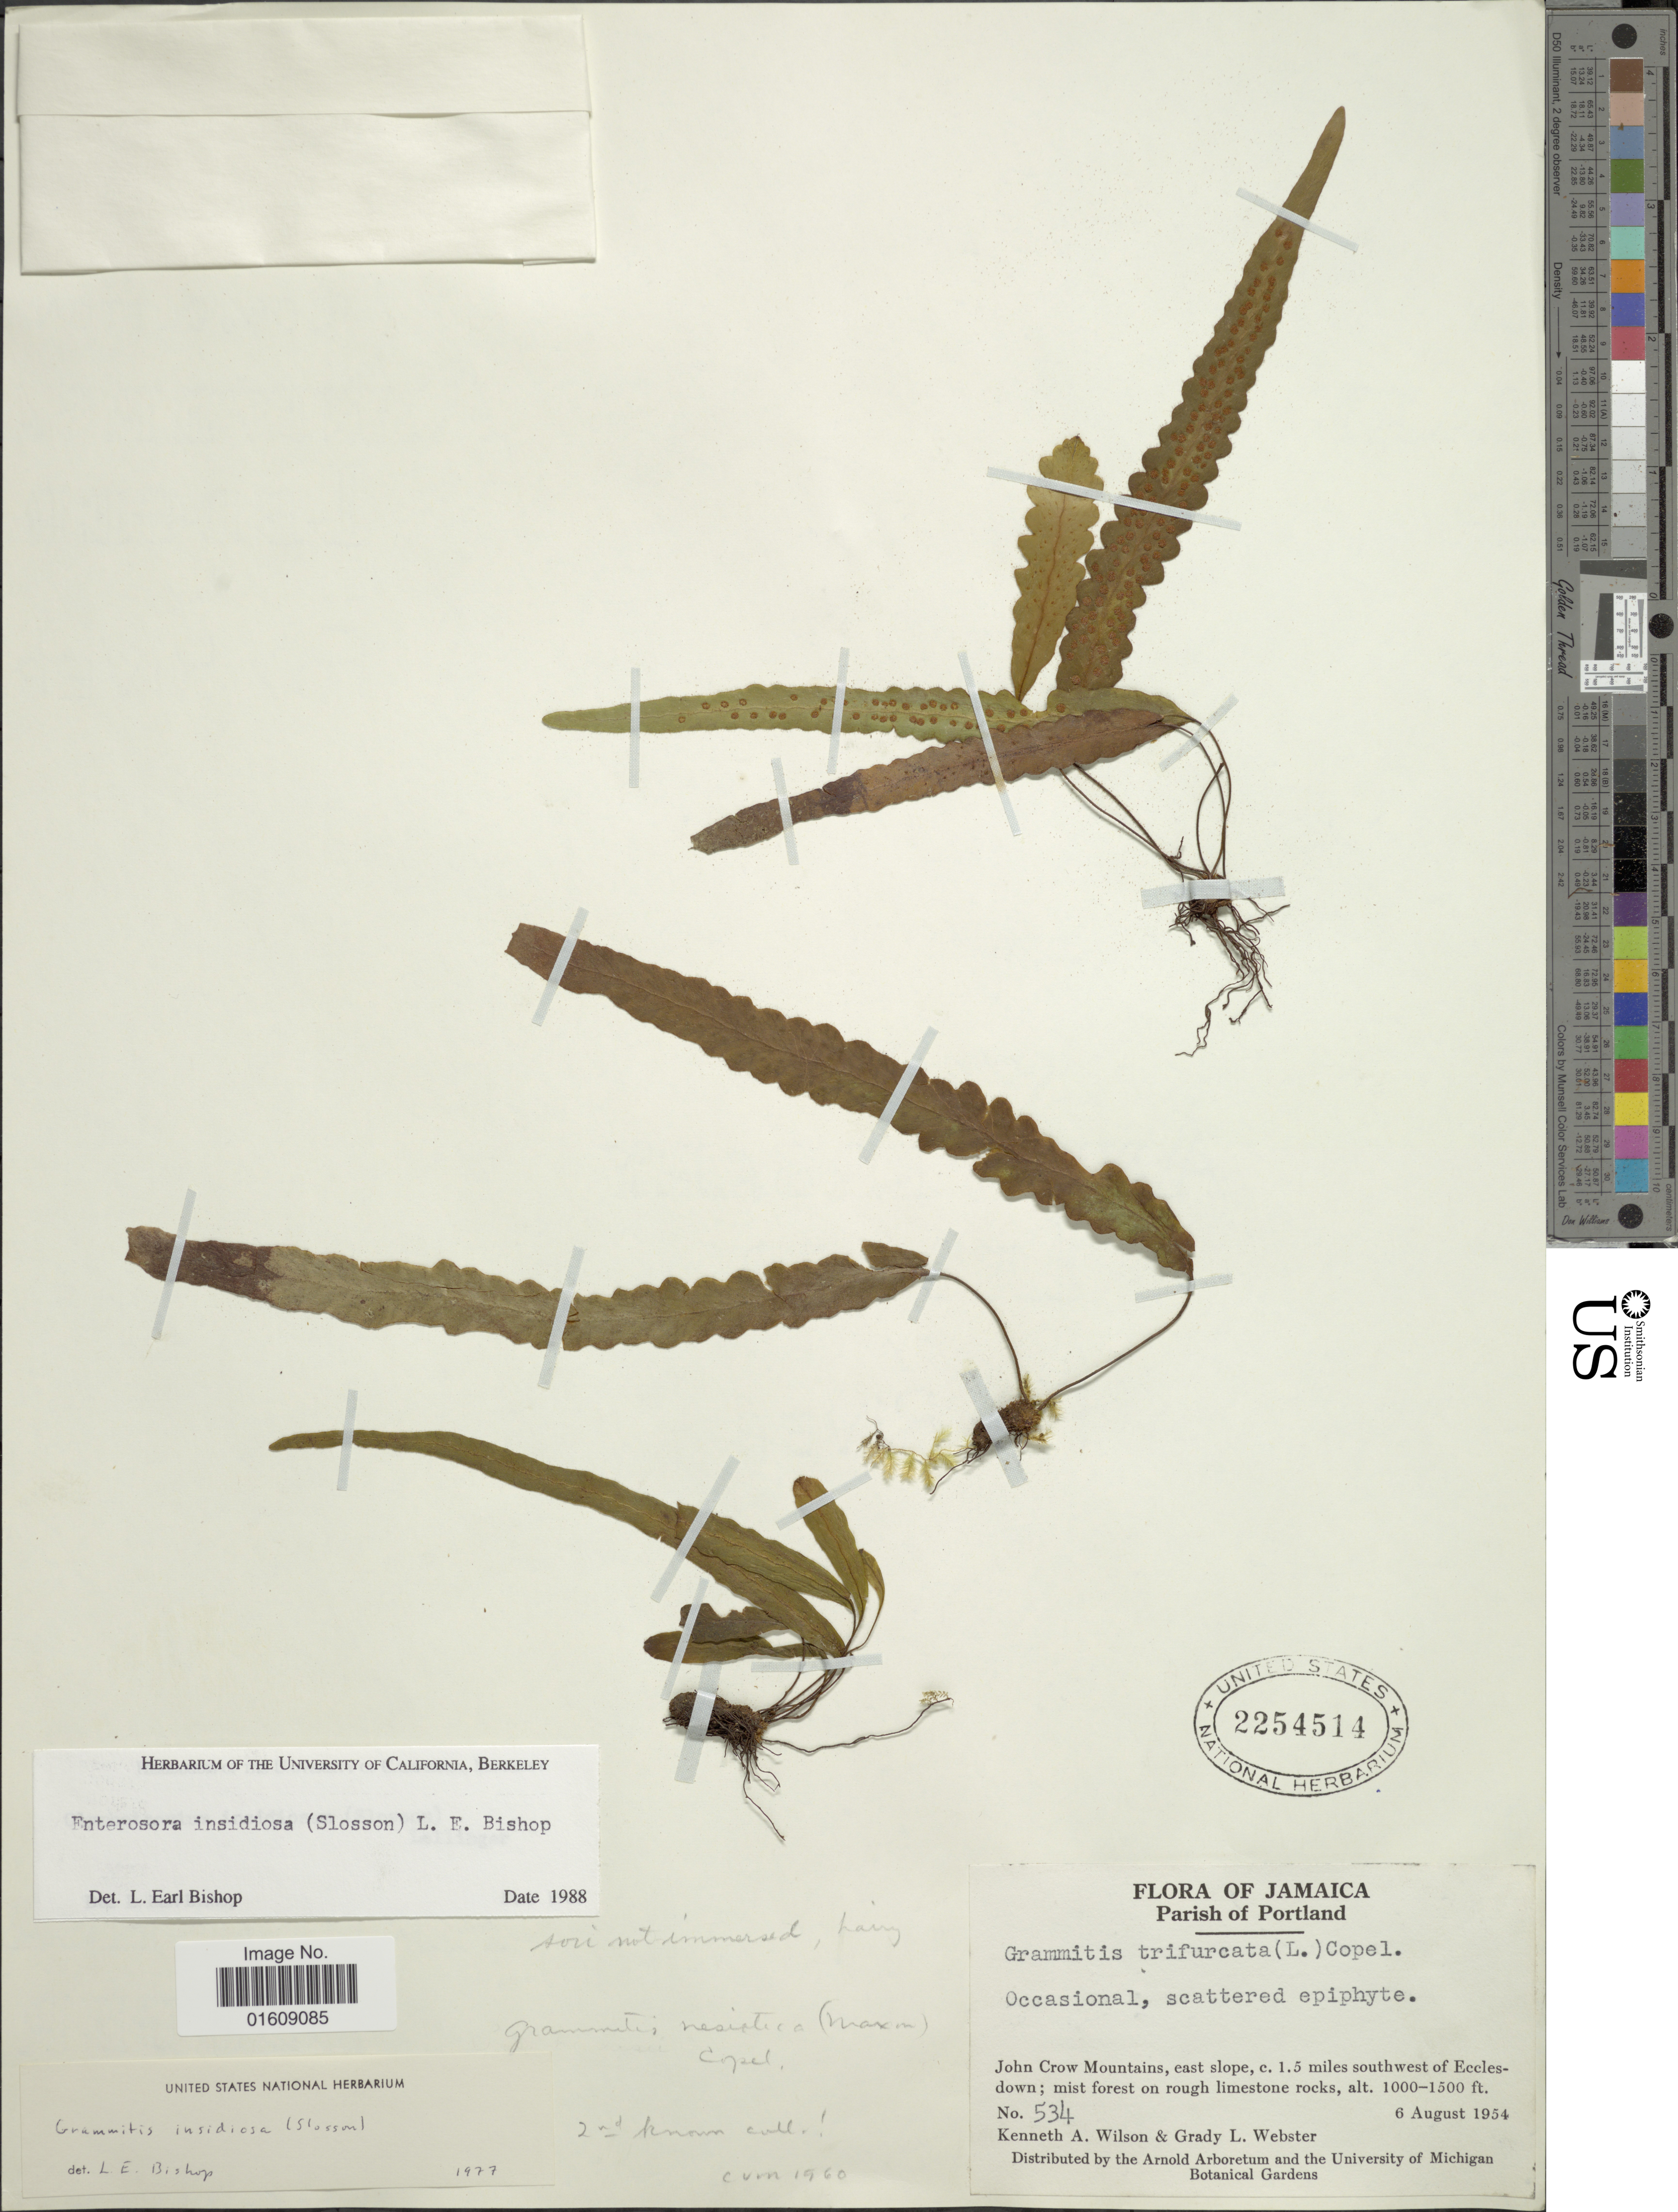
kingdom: Plantae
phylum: Tracheophyta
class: Polypodiopsida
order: Polypodiales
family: Polypodiaceae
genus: Enterosora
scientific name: Enterosora insidiosa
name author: (Slosson) L.E. Bishop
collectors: K. A. Wilson & G. L. Webster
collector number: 534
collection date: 1954-08-06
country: Jamaica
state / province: Portland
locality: Jamaica, Parish of Portland, John Crow Mountains, east slope, c. 1.5 miles southwest of Ecclesdown.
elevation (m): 305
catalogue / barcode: US 2254514